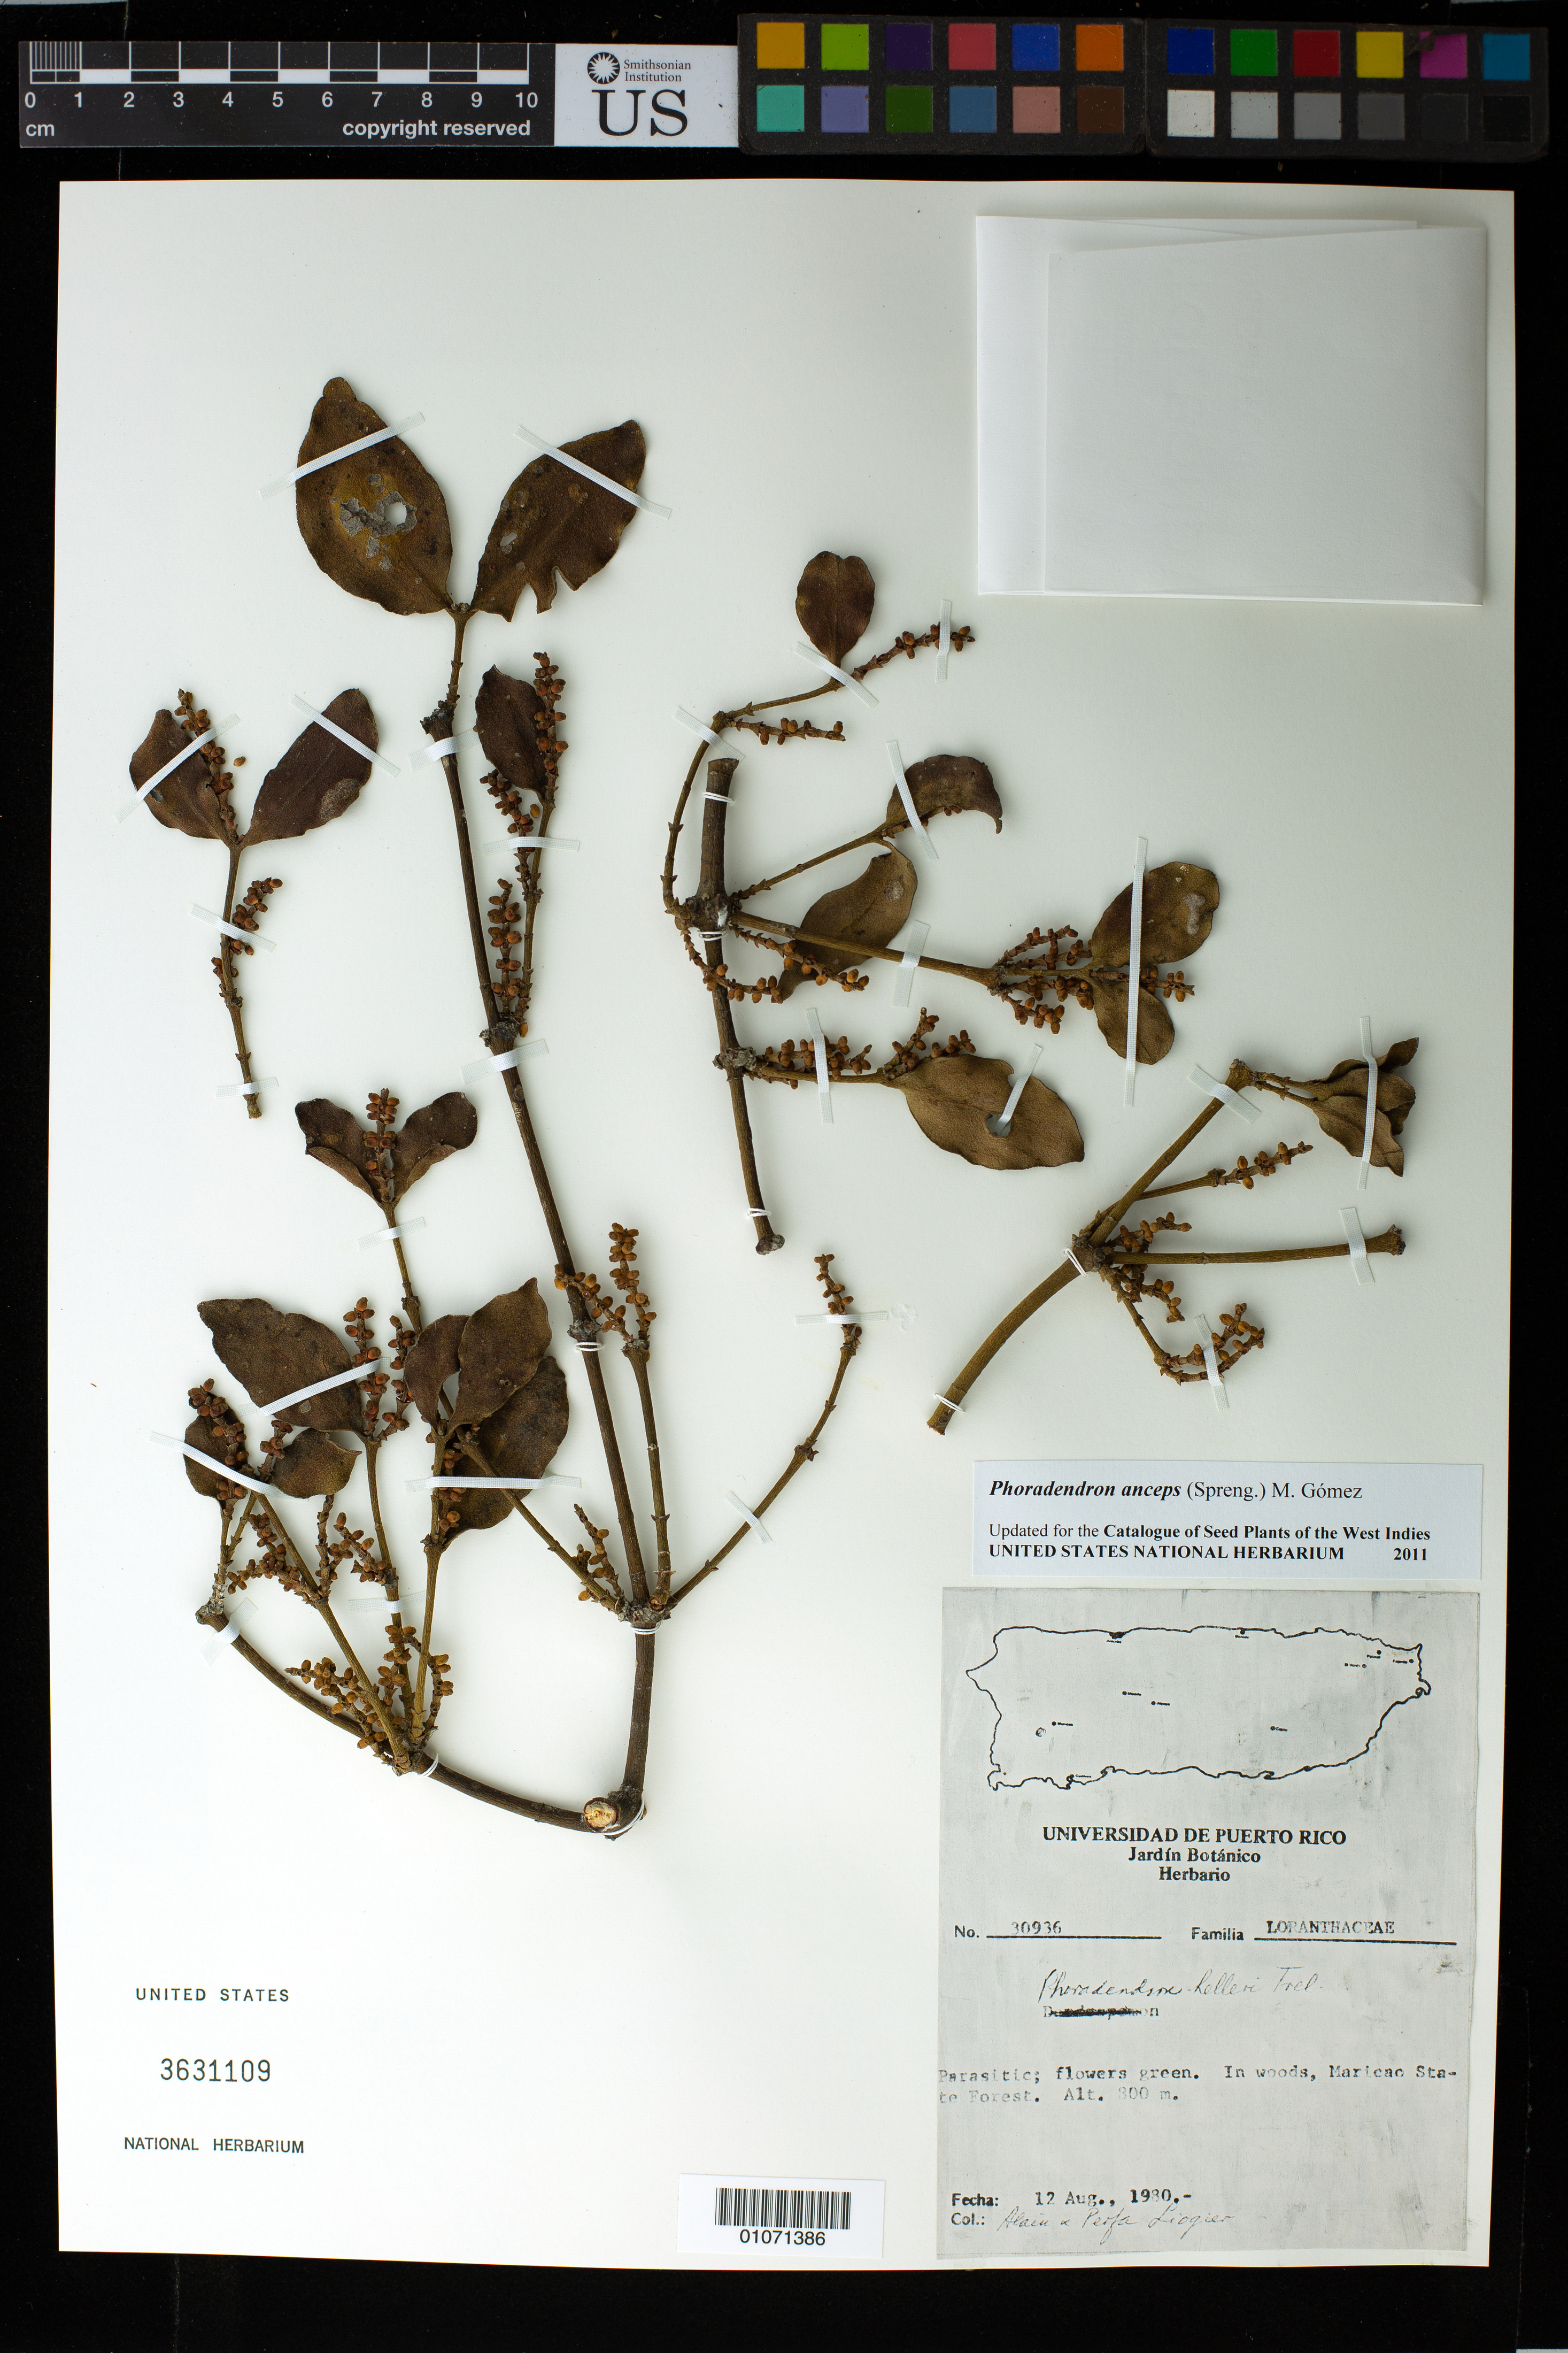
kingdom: Plantae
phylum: Tracheophyta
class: Magnoliopsida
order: Santalales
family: Viscaceae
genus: Phoradendron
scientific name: Phoradendron piperoides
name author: (Kunth) Trel.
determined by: Caraballo-Ortiz, Marcos A., (MISS), University of Mississippi (UNITED STATES)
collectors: A. H. Liogier & M. P. Liogier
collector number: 30936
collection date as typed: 12 Aug 1980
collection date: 1980-08-12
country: Puerto Rico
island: Puerto Rico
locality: Maricao State Forest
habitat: In woods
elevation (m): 800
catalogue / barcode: US 3631109